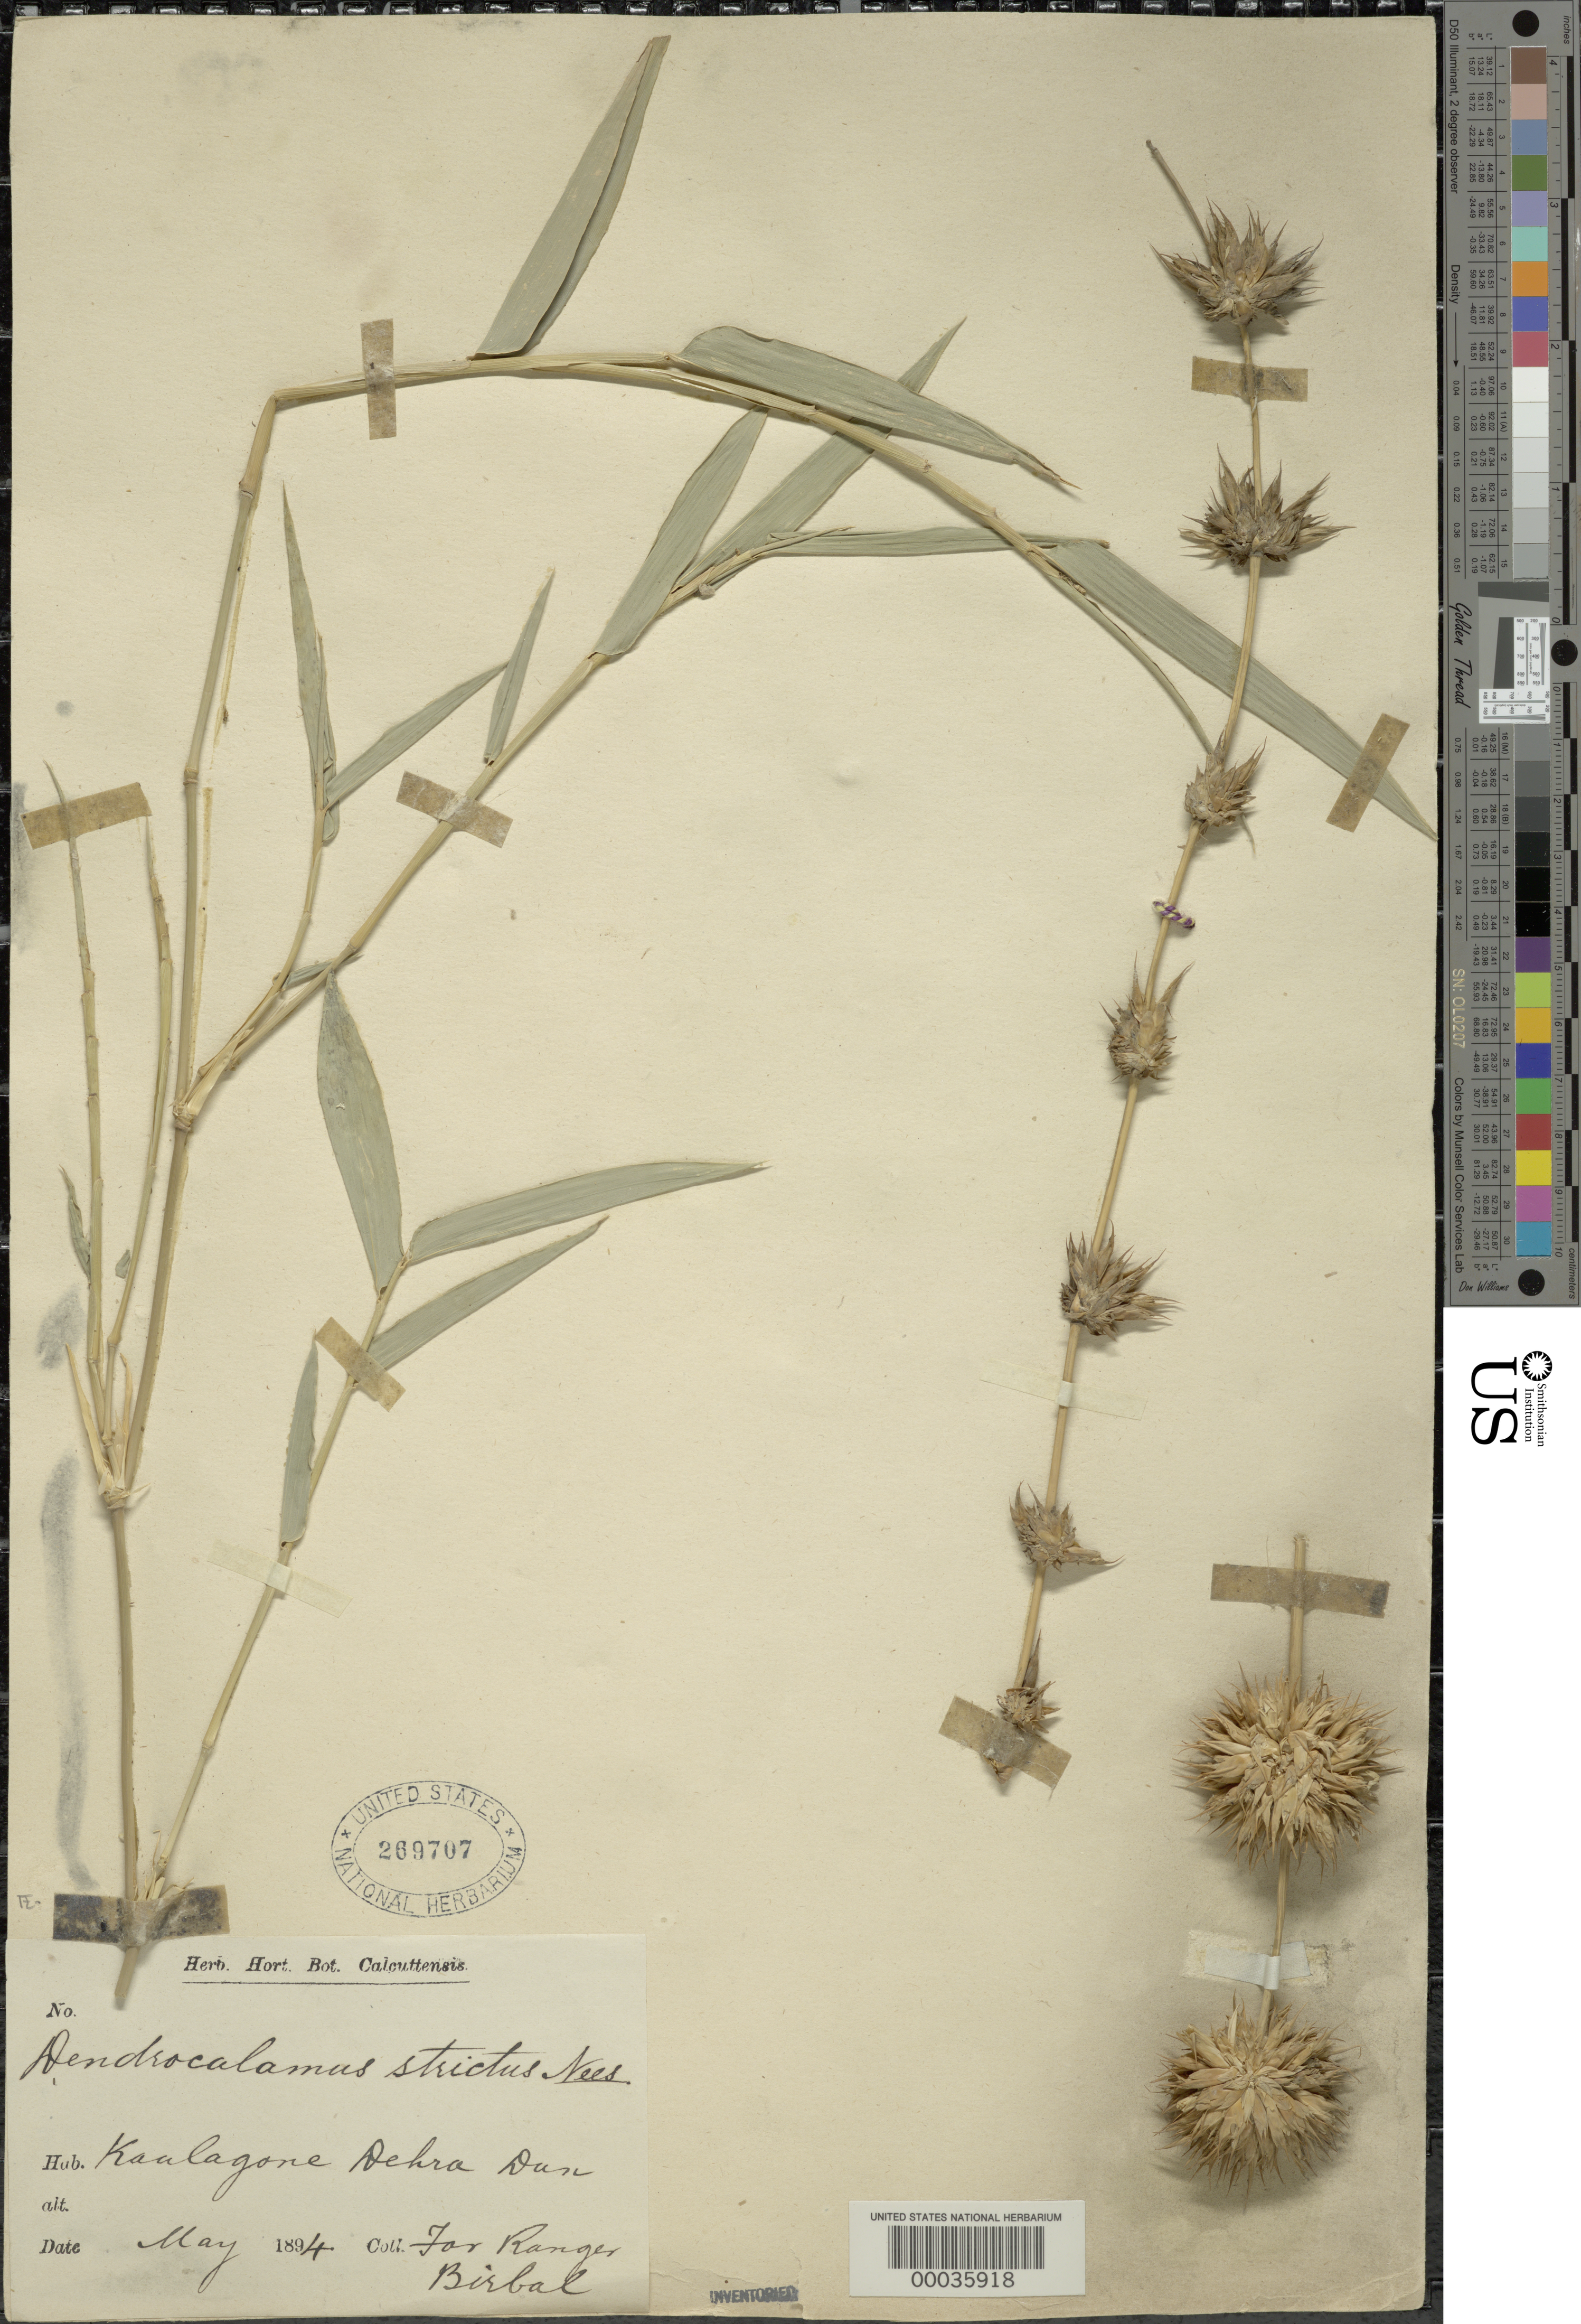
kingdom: Plantae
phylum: Tracheophyta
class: Liliopsida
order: Poales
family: Poaceae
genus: Dendrocalamus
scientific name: Dendrocalamus strictus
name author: (Roxb.) Nees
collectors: -. Birbal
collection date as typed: May 1894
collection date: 1894-05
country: India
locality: Kaulagone, dehra dun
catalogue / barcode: US 269707